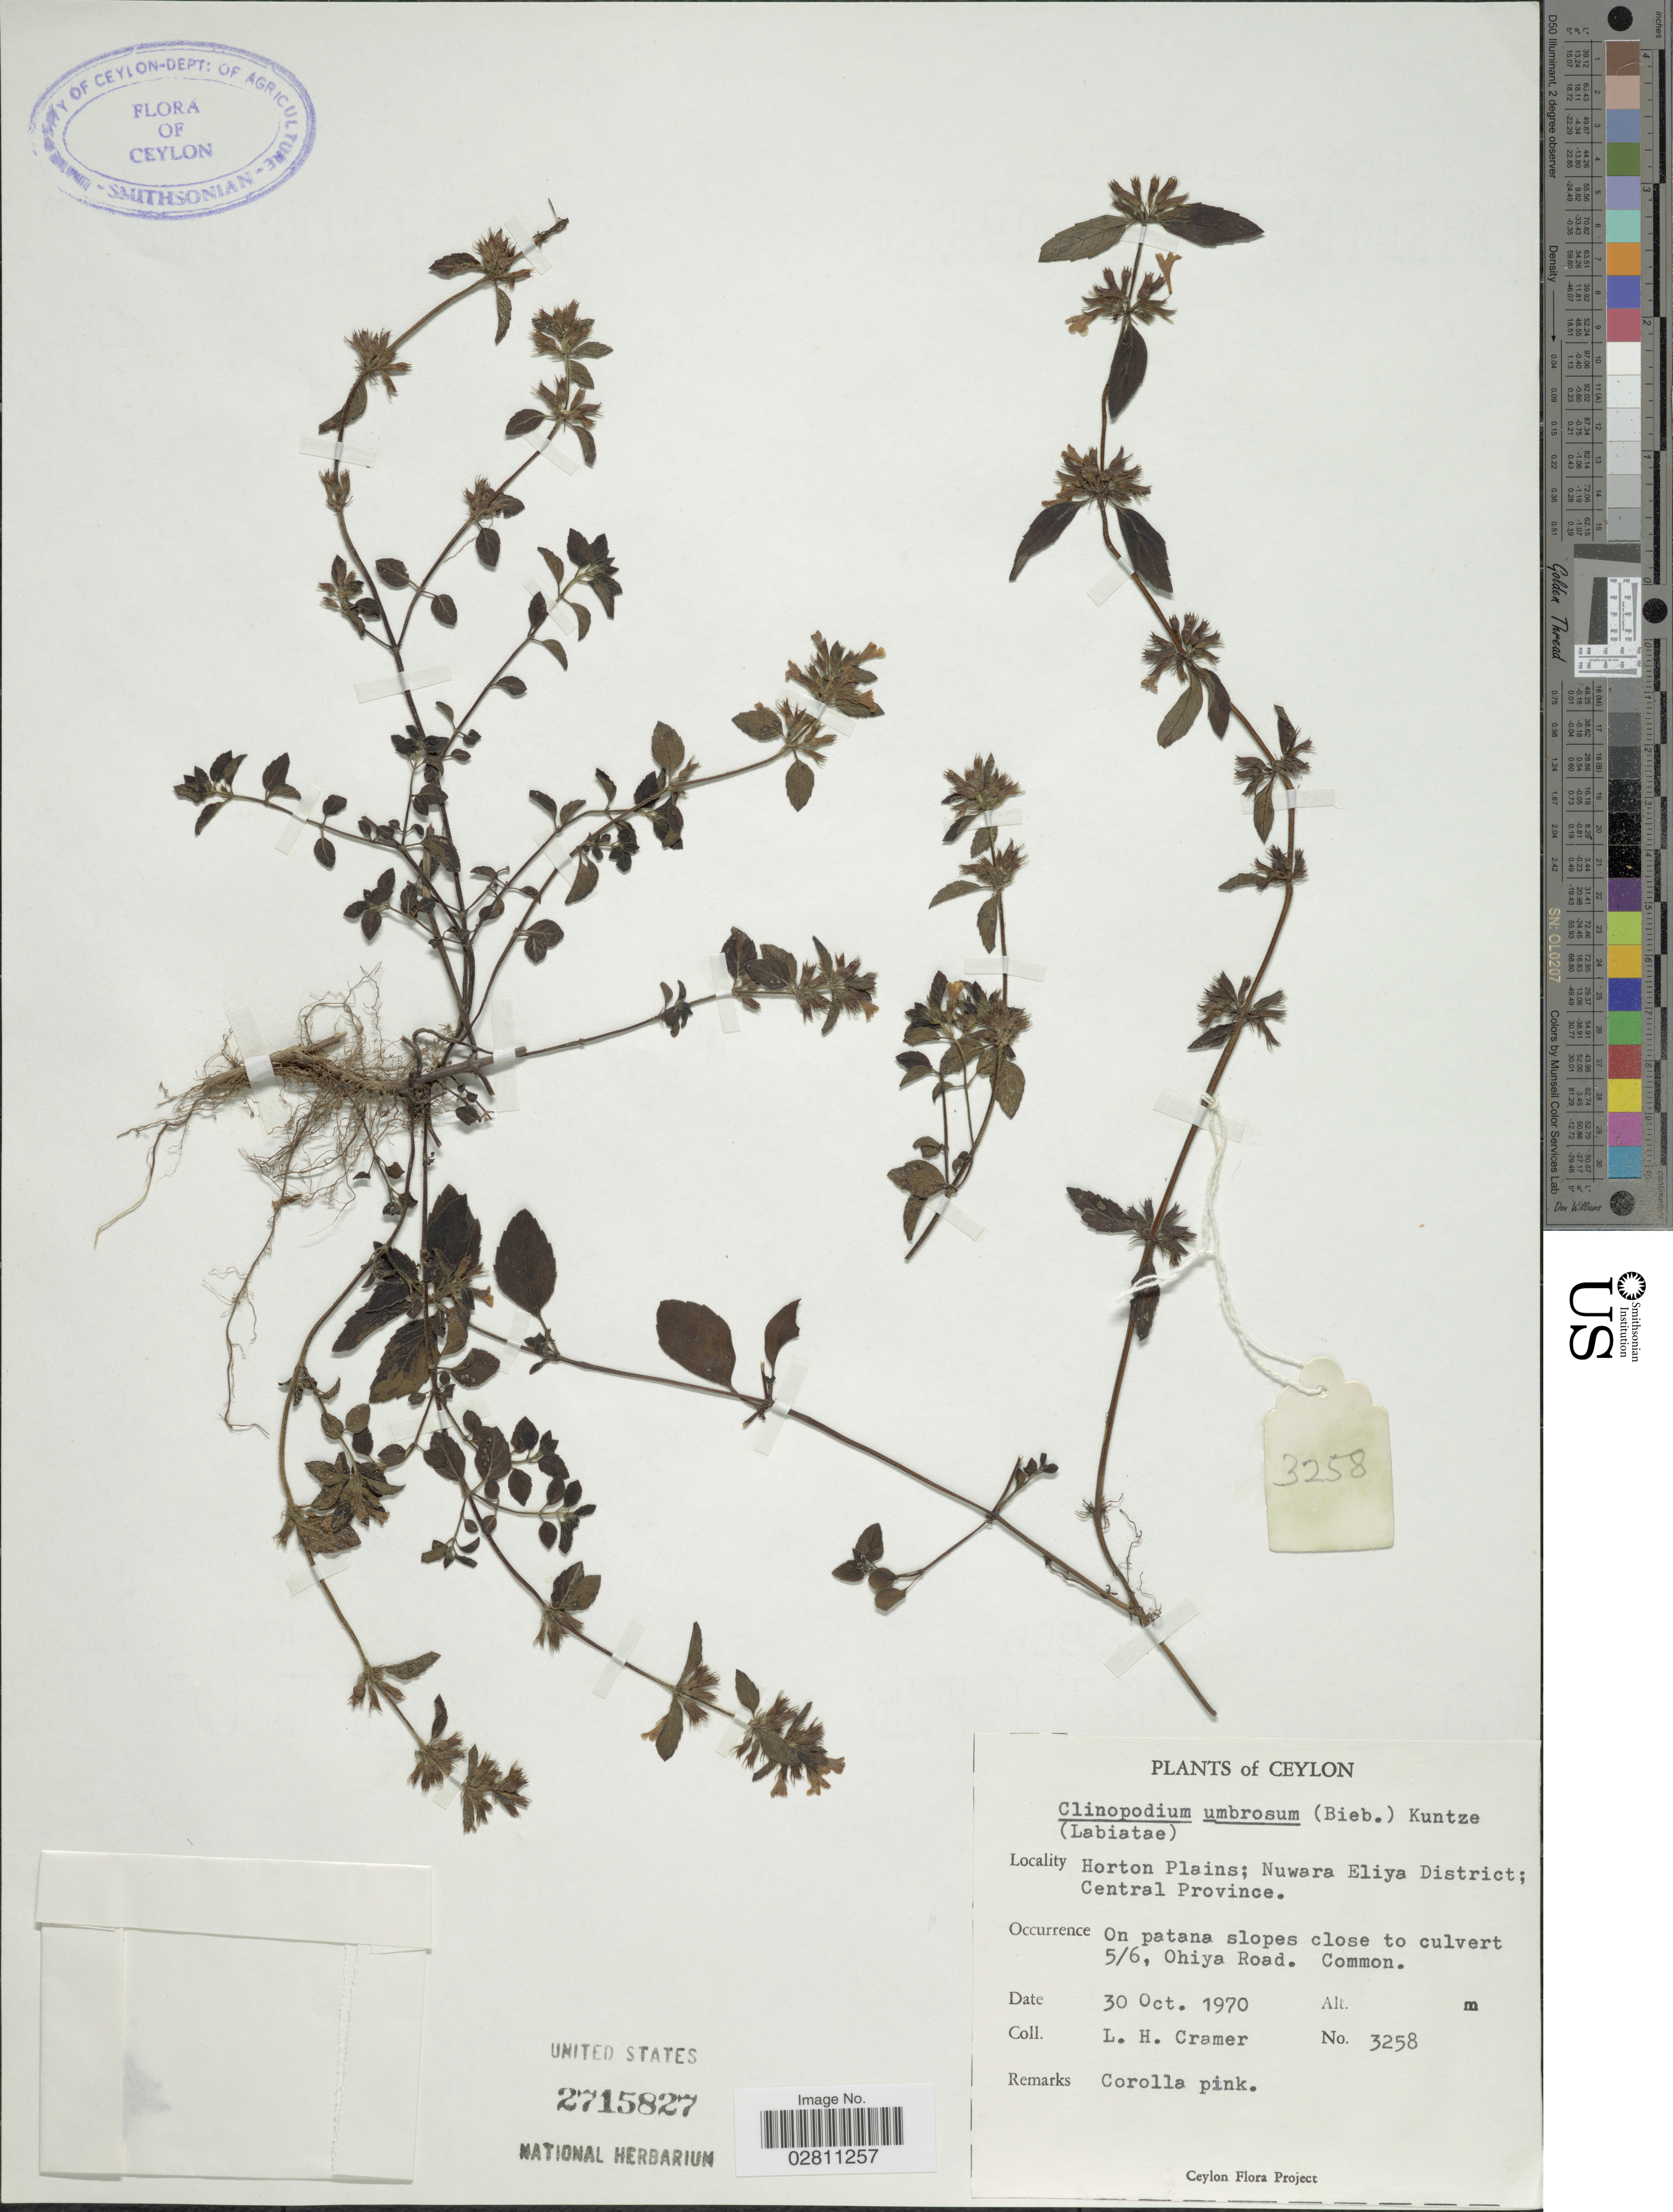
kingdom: Plantae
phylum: Tracheophyta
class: Magnoliopsida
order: Lamiales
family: Lamiaceae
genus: Clinopodium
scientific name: Clinopodium umbrosum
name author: (M. Bieb.) C. Koch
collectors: L. H. Cramer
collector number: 3258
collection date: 1970-10-30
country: Sri Lanka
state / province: Central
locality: Ceylon, Horton Plains; Nuwara Eliya District; Central Province, On patana slopes close to culvert 5/6, Ohiya Road.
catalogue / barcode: US 2715827